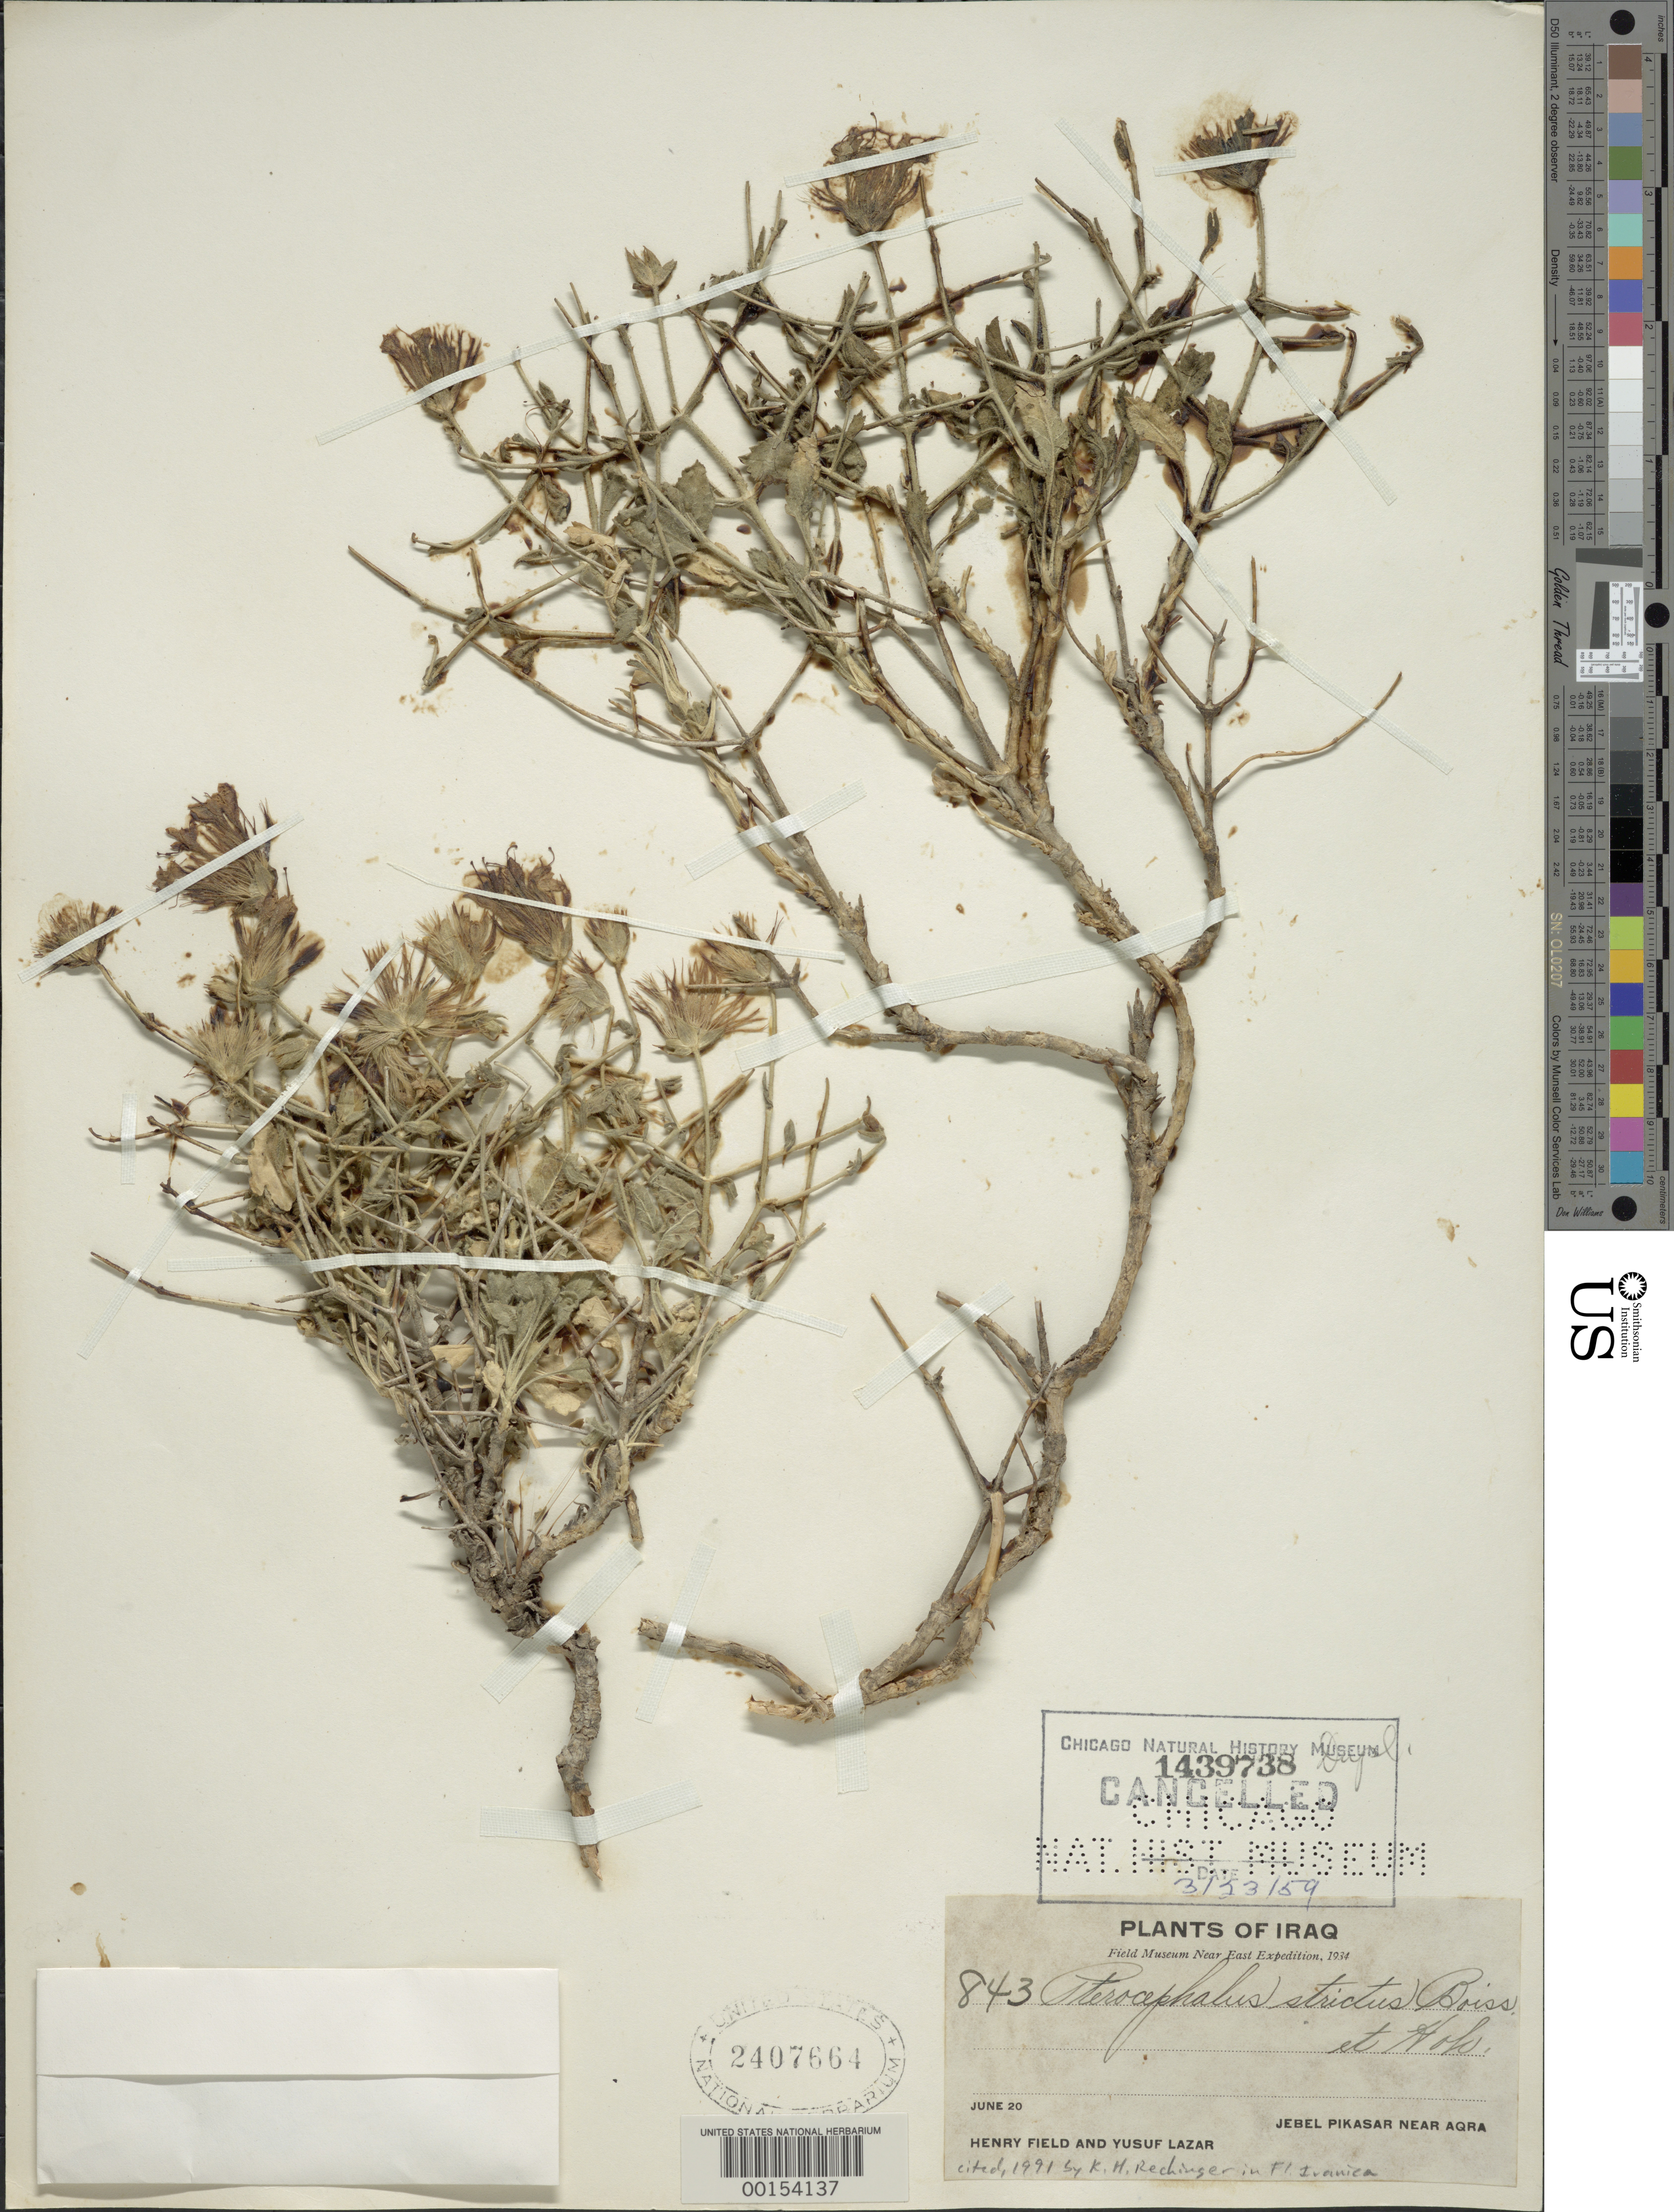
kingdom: Plantae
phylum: Tracheophyta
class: Magnoliopsida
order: Dipsacales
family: Caprifoliaceae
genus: Pterocephalus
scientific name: Pterocephalus strictus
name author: Boiss. & Hohen.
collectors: H. Field & Y. Lazar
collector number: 843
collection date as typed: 20 Jun 1934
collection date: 1934-06-20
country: Iraq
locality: Jebel Pikasar near Aqra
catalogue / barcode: US 2407664